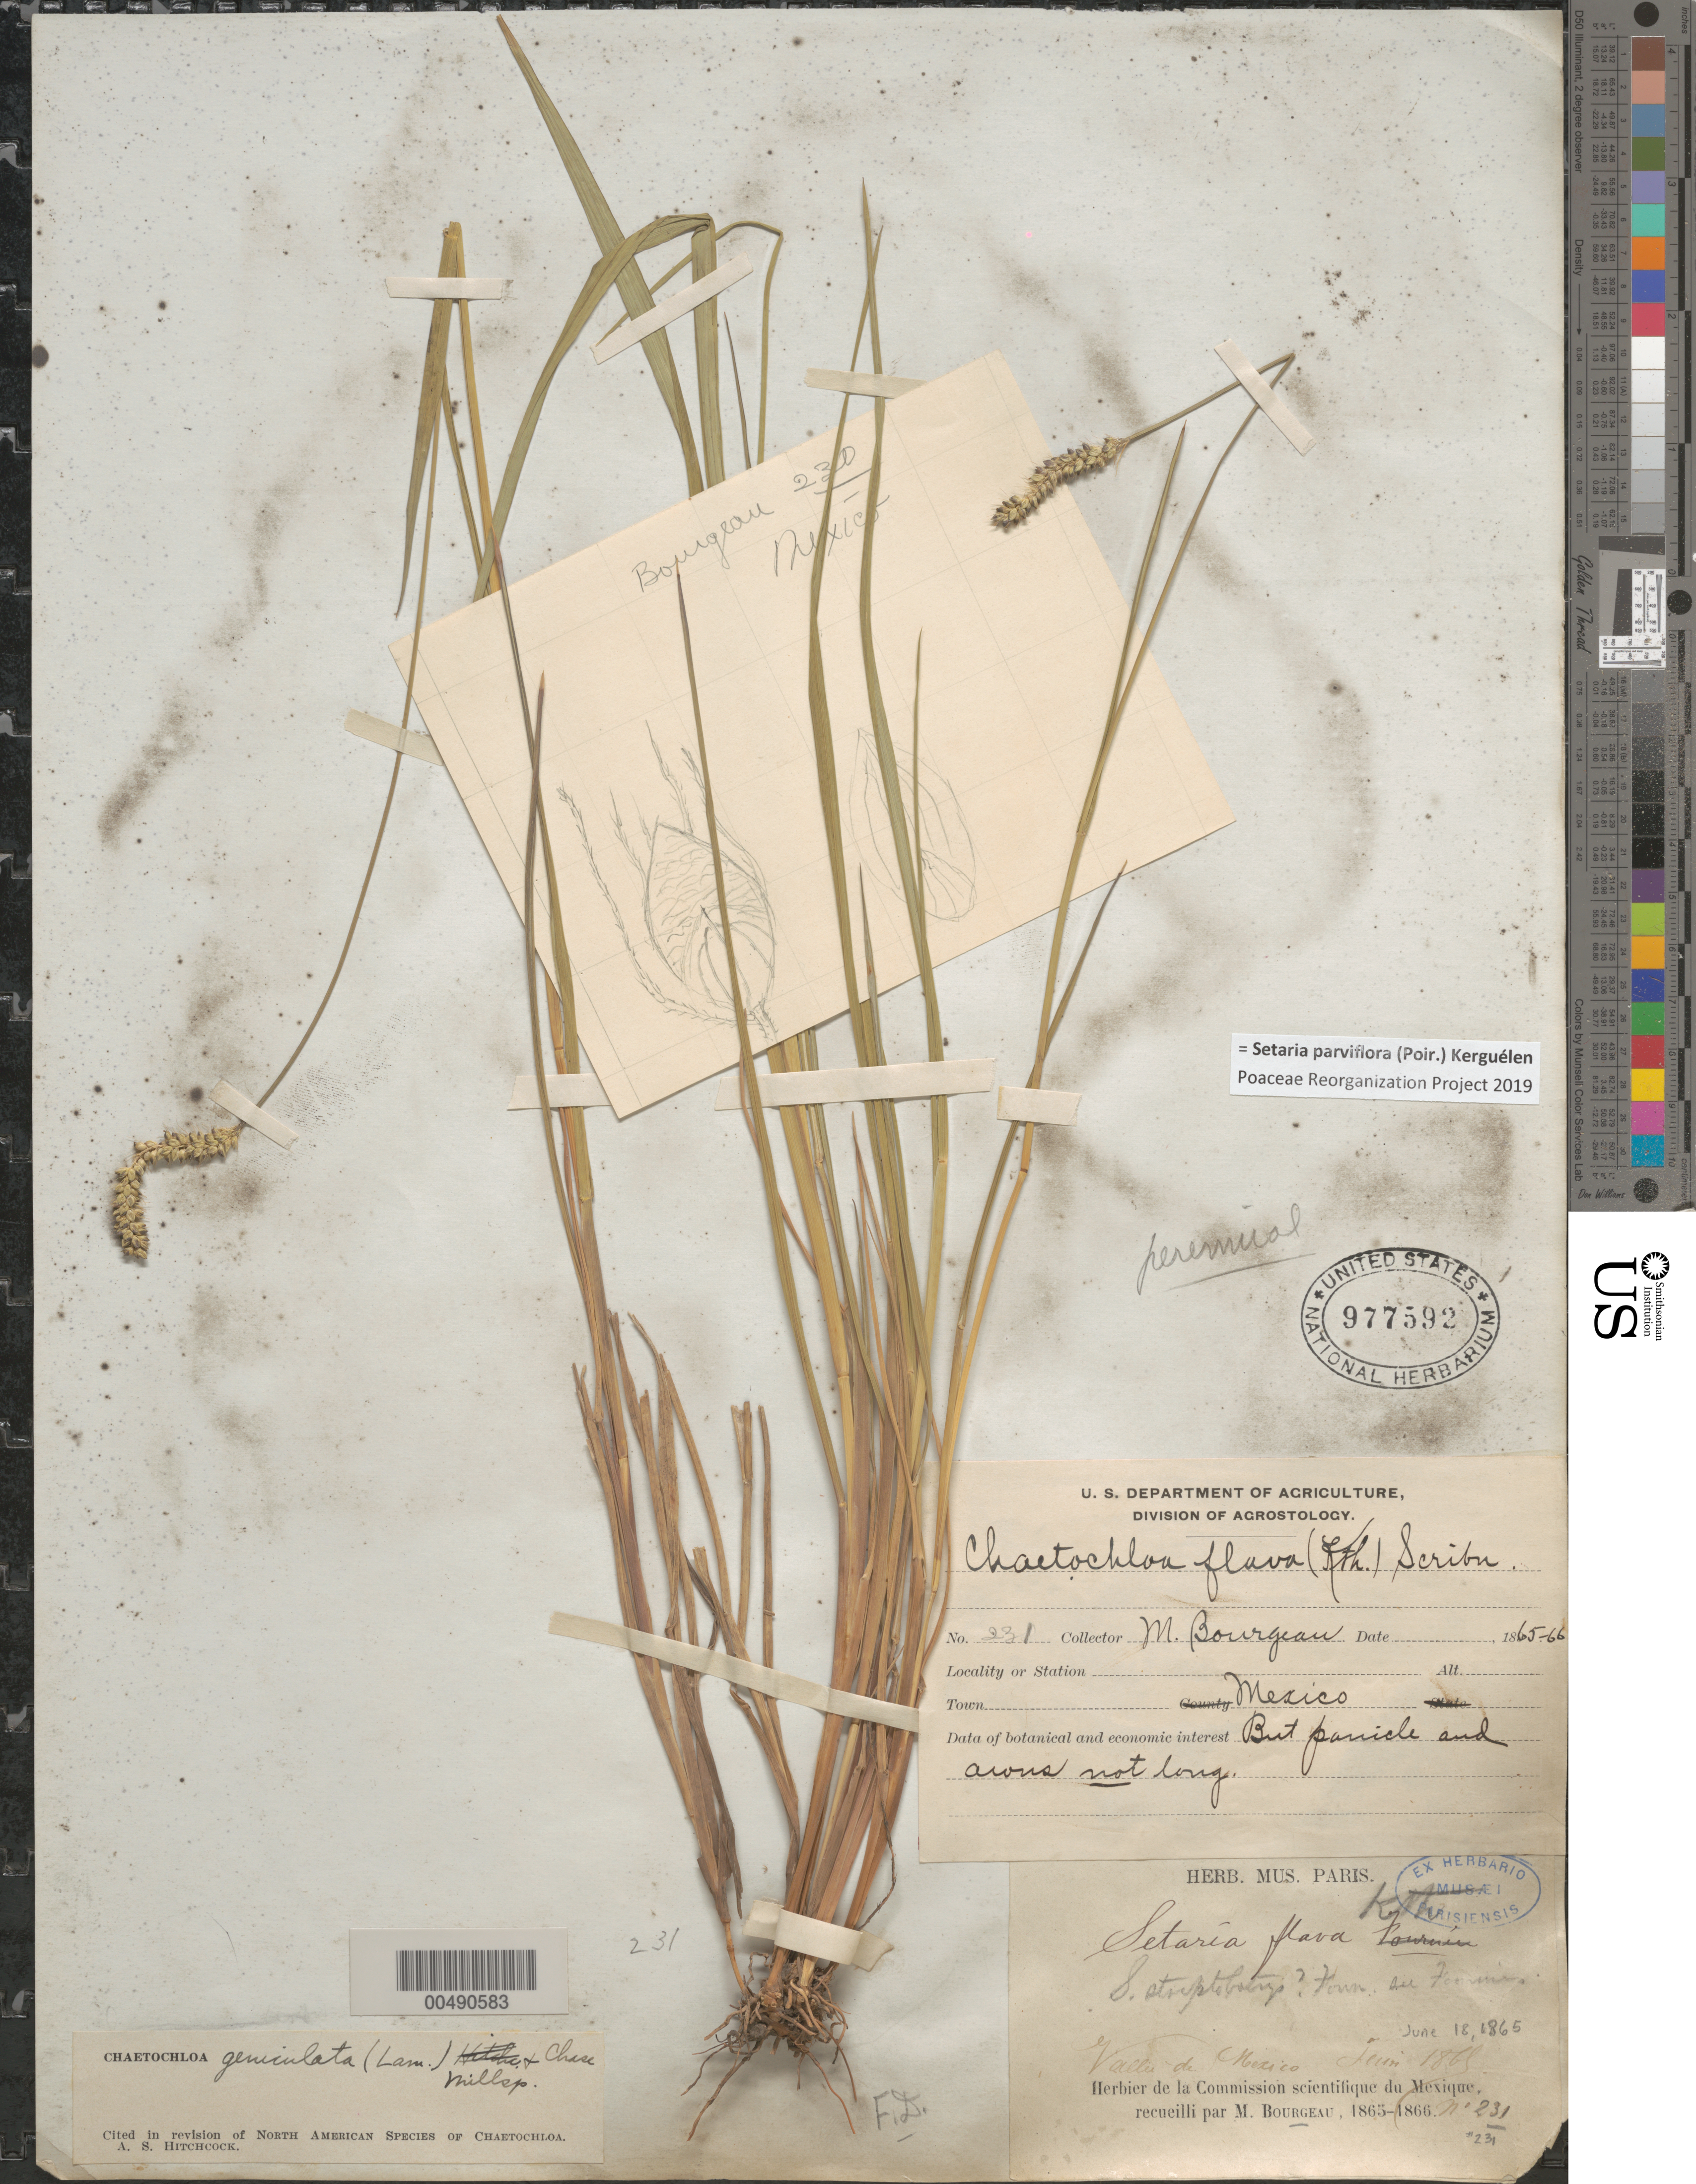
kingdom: Plantae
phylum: Tracheophyta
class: Liliopsida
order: Poales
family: Poaceae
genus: Setaria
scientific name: Setaria parviflora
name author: (Poir.) Kerguélen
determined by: Poaceae Reorganization Project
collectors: E. Bourgeau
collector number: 231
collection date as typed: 18 Jun 1965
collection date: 1965-06-18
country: Mexico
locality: Vallee de Mexico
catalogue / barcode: US 977592